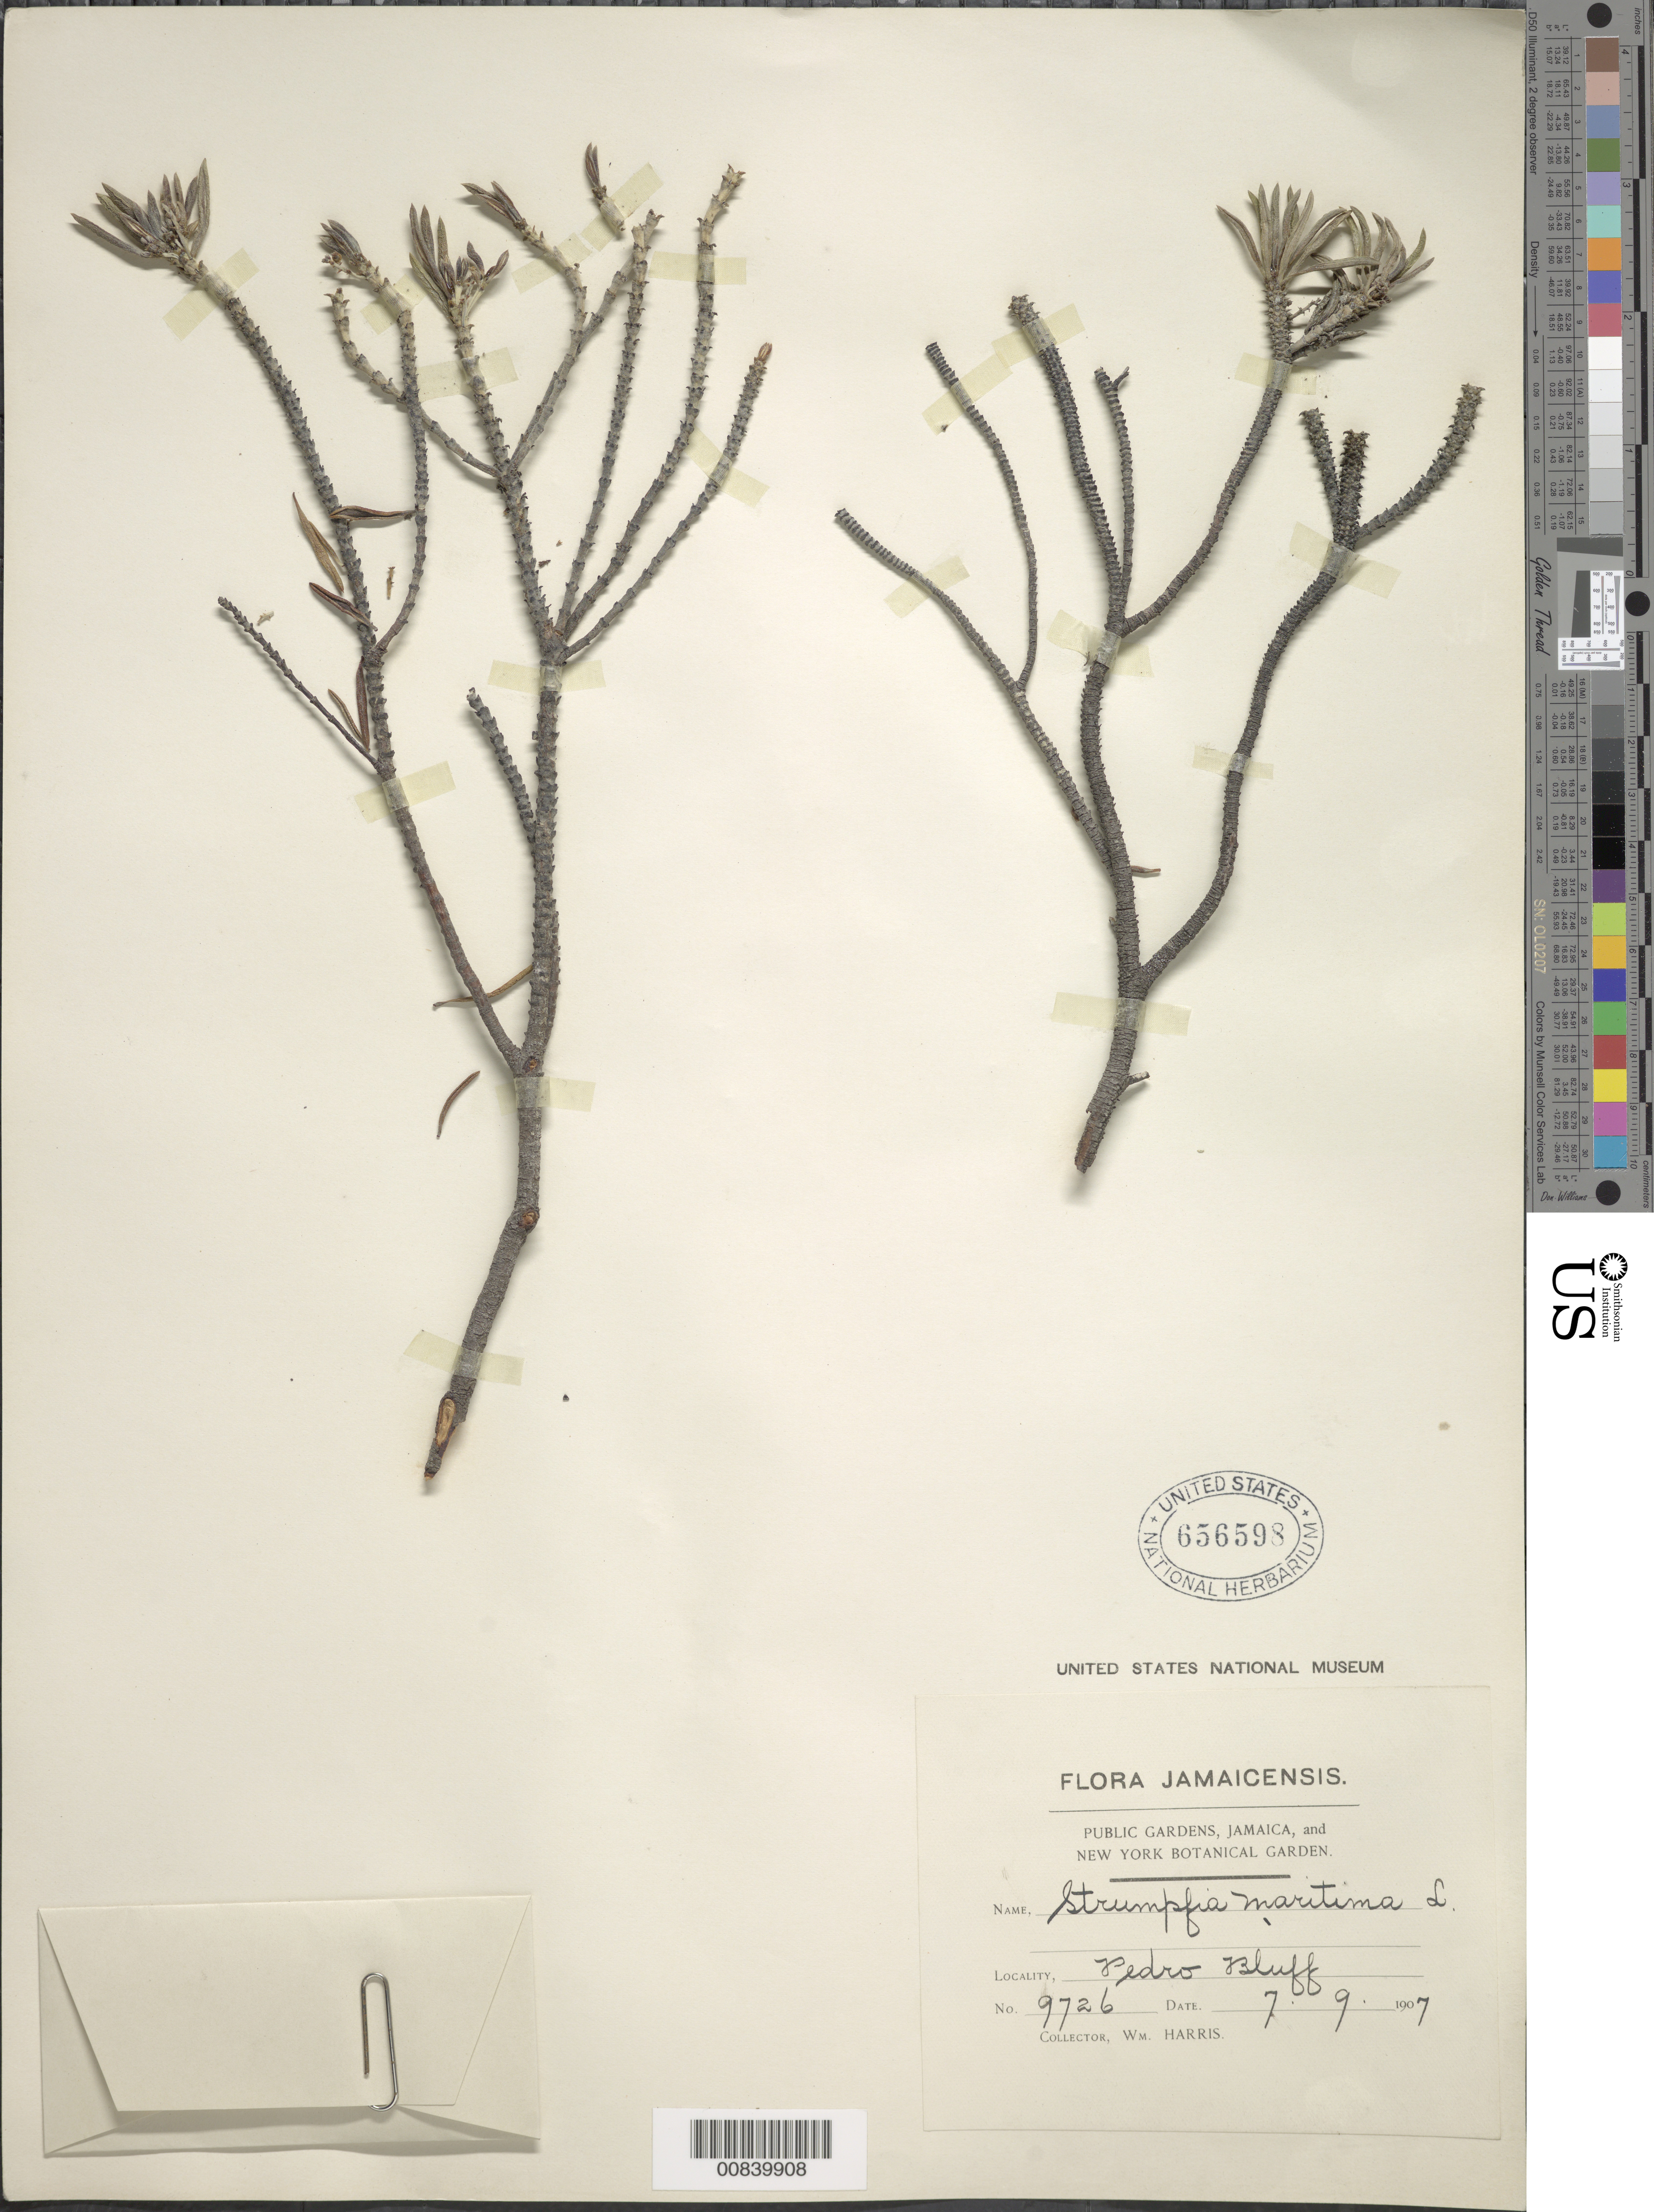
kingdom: Plantae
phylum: Tracheophyta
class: Magnoliopsida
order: Gentianales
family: Rubiaceae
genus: Strumpfia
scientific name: Strumpfia maritima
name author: Jacq.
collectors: W. H. Harris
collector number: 9726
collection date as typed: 07 Sep 1907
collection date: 1907-09-07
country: Jamaica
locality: Pedro Bluff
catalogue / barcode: US 656598